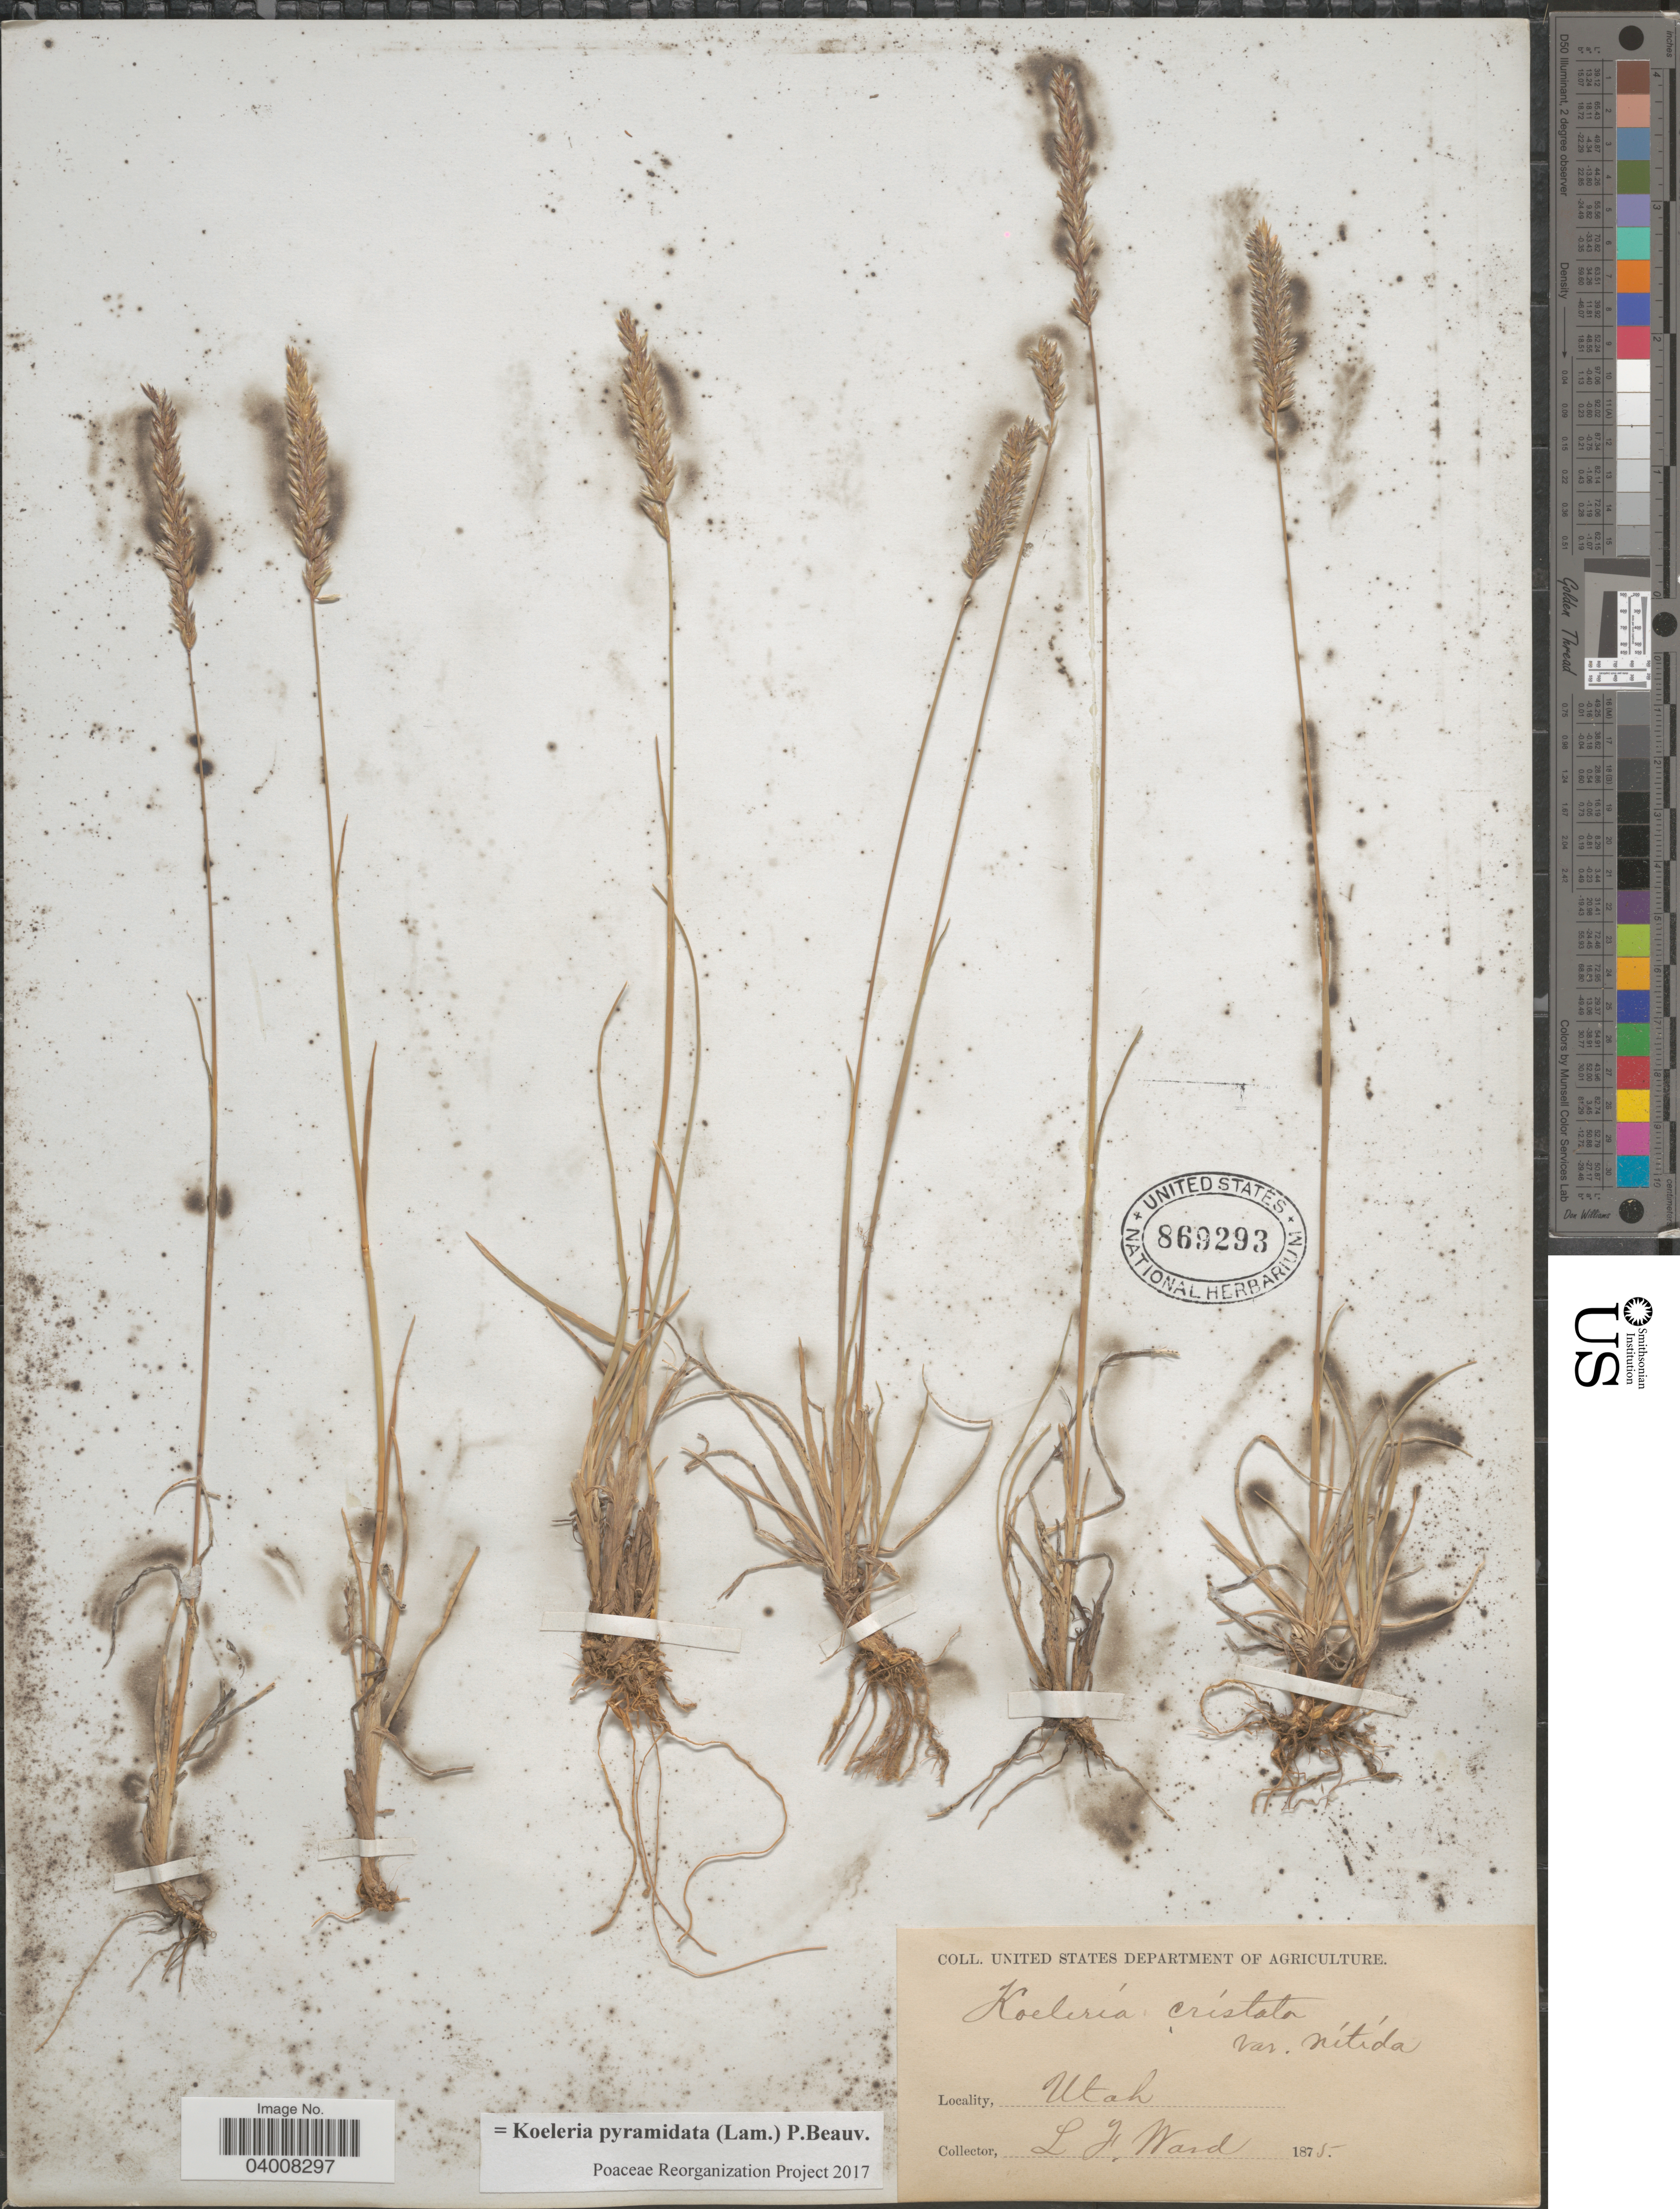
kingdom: Plantae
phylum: Tracheophyta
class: Liliopsida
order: Poales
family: Poaceae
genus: Koeleria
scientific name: Koeleria pyramidata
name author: (Lam.) P. Beauv.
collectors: L. Ward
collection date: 1875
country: United States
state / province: Utah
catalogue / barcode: US 869293